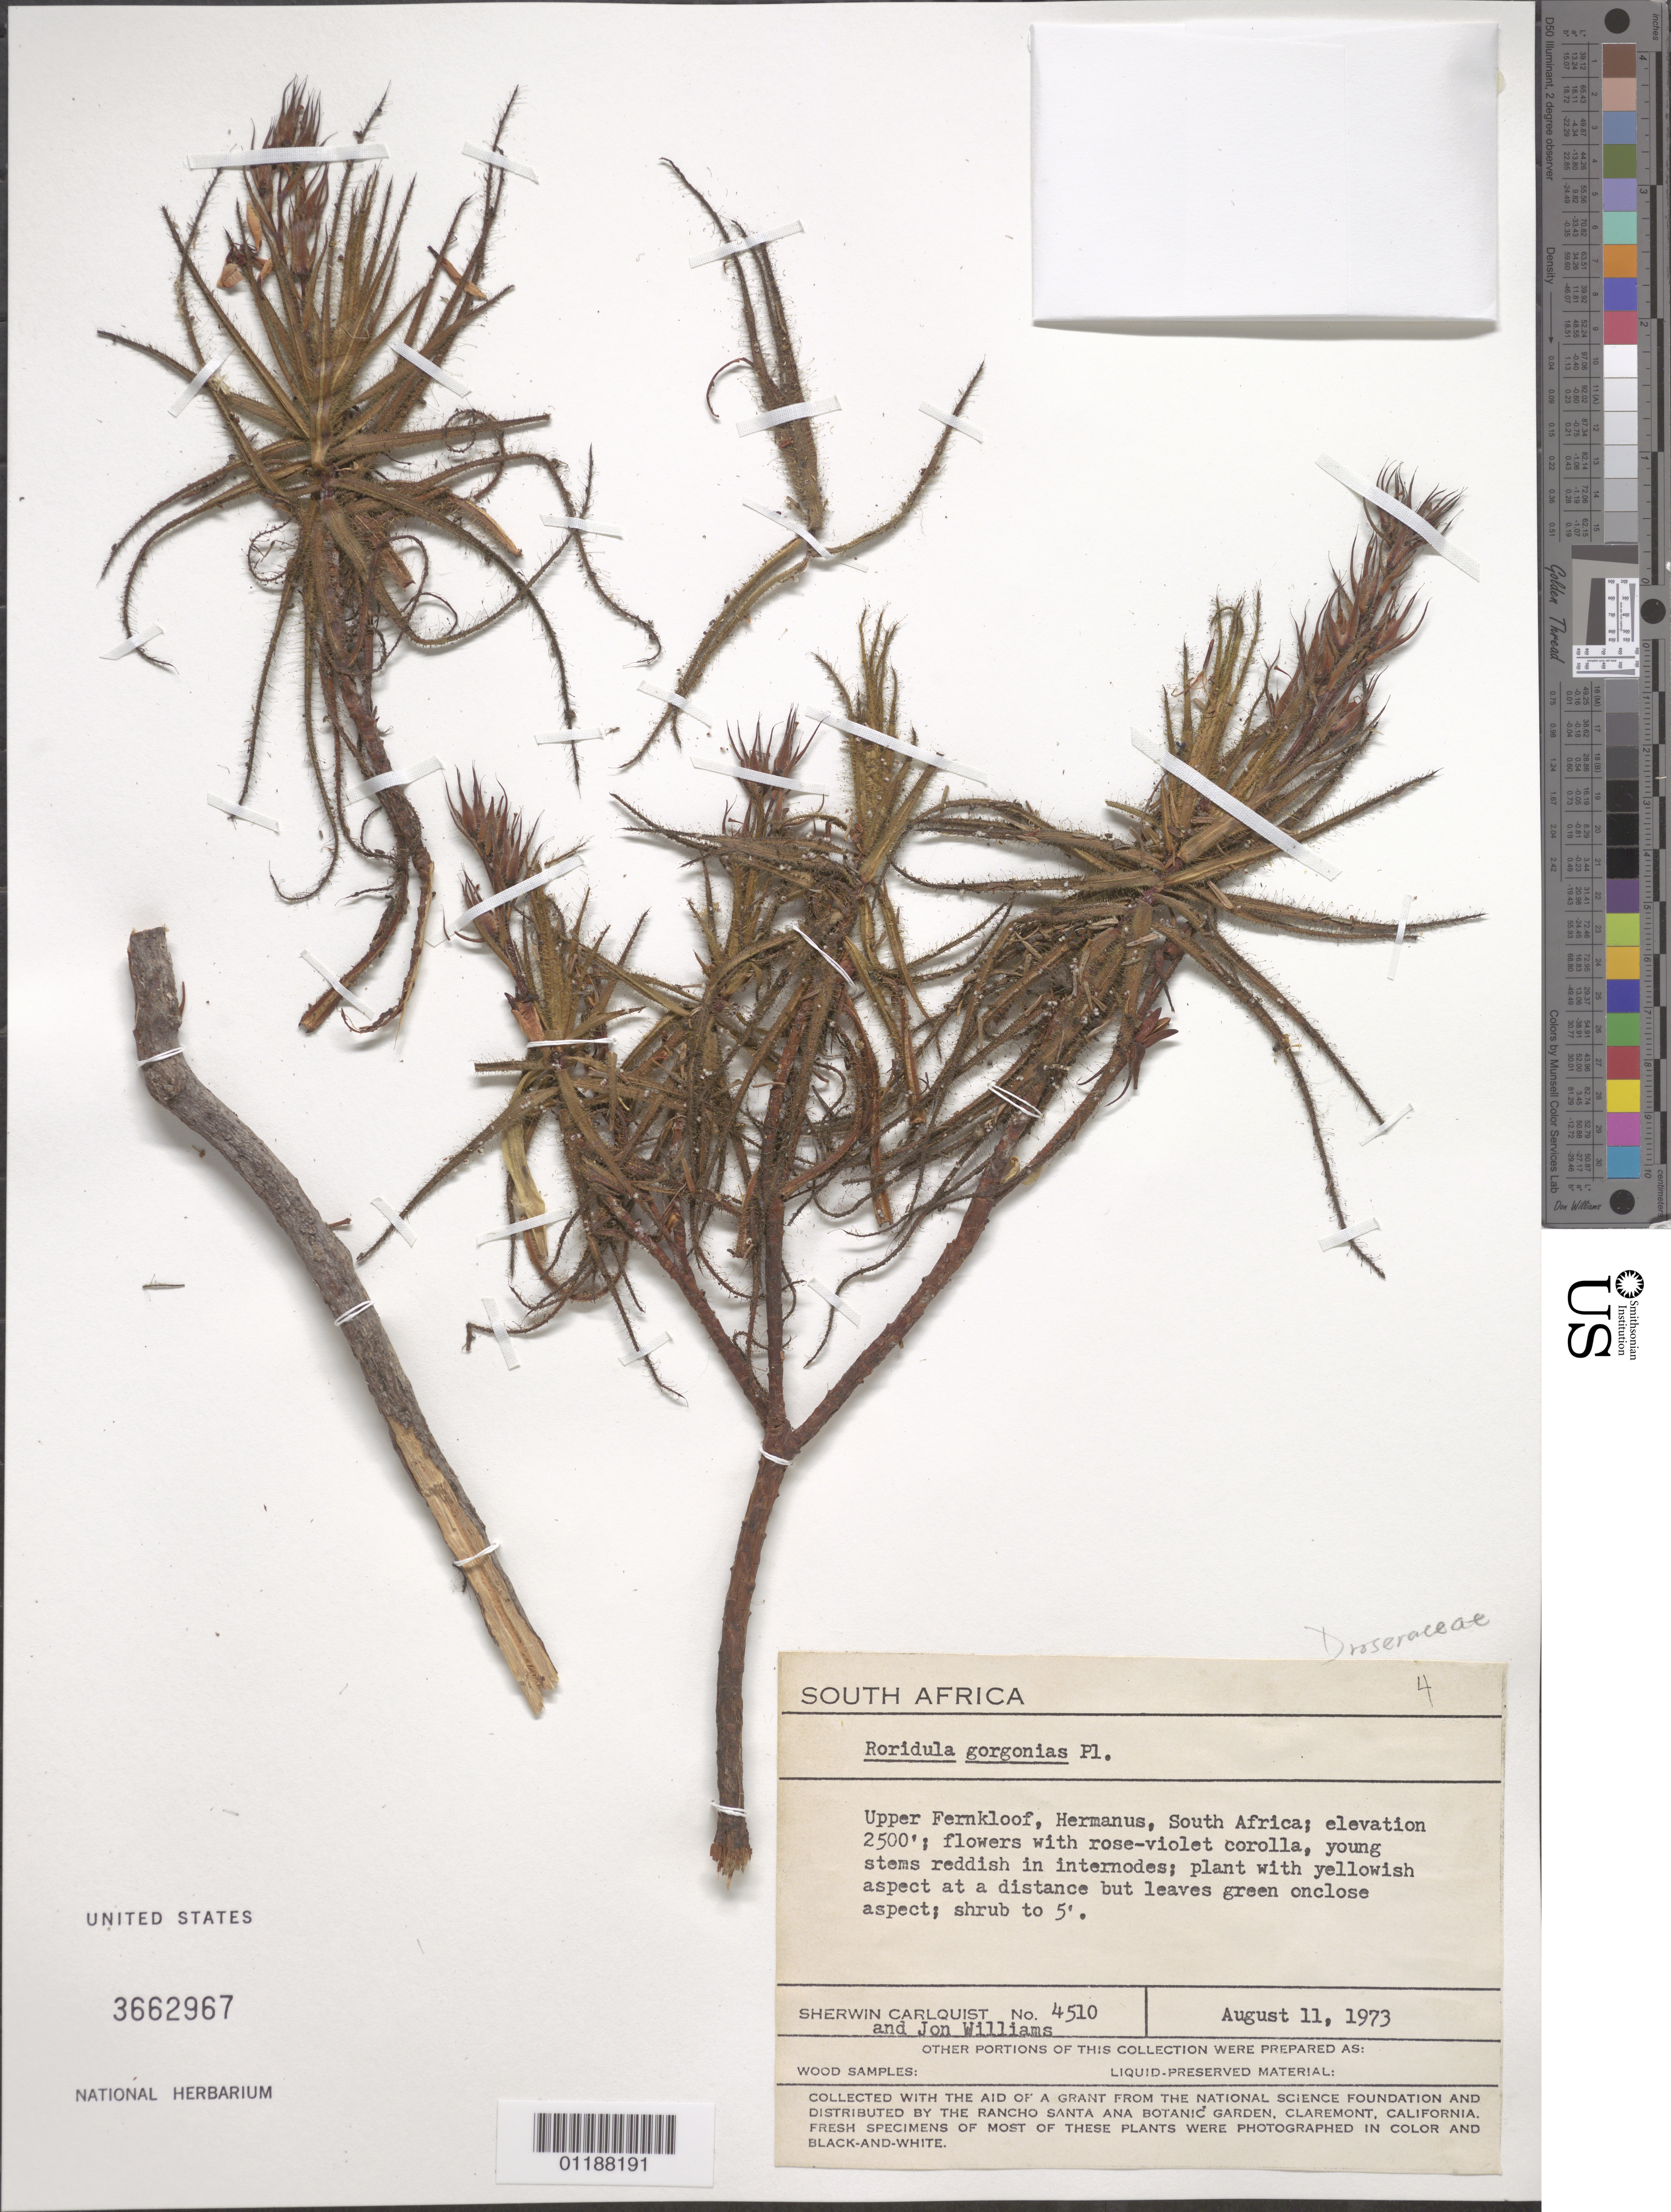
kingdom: Plantae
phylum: Tracheophyta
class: Magnoliopsida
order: Ericales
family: Roridulaceae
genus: Roridula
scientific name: Roridula gorgonias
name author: Planch.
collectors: S. Carlquist & J. Williams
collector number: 4510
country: South Africa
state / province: Limpopo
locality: Fernkloof, Hermanus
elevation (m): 762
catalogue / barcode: US 3662967